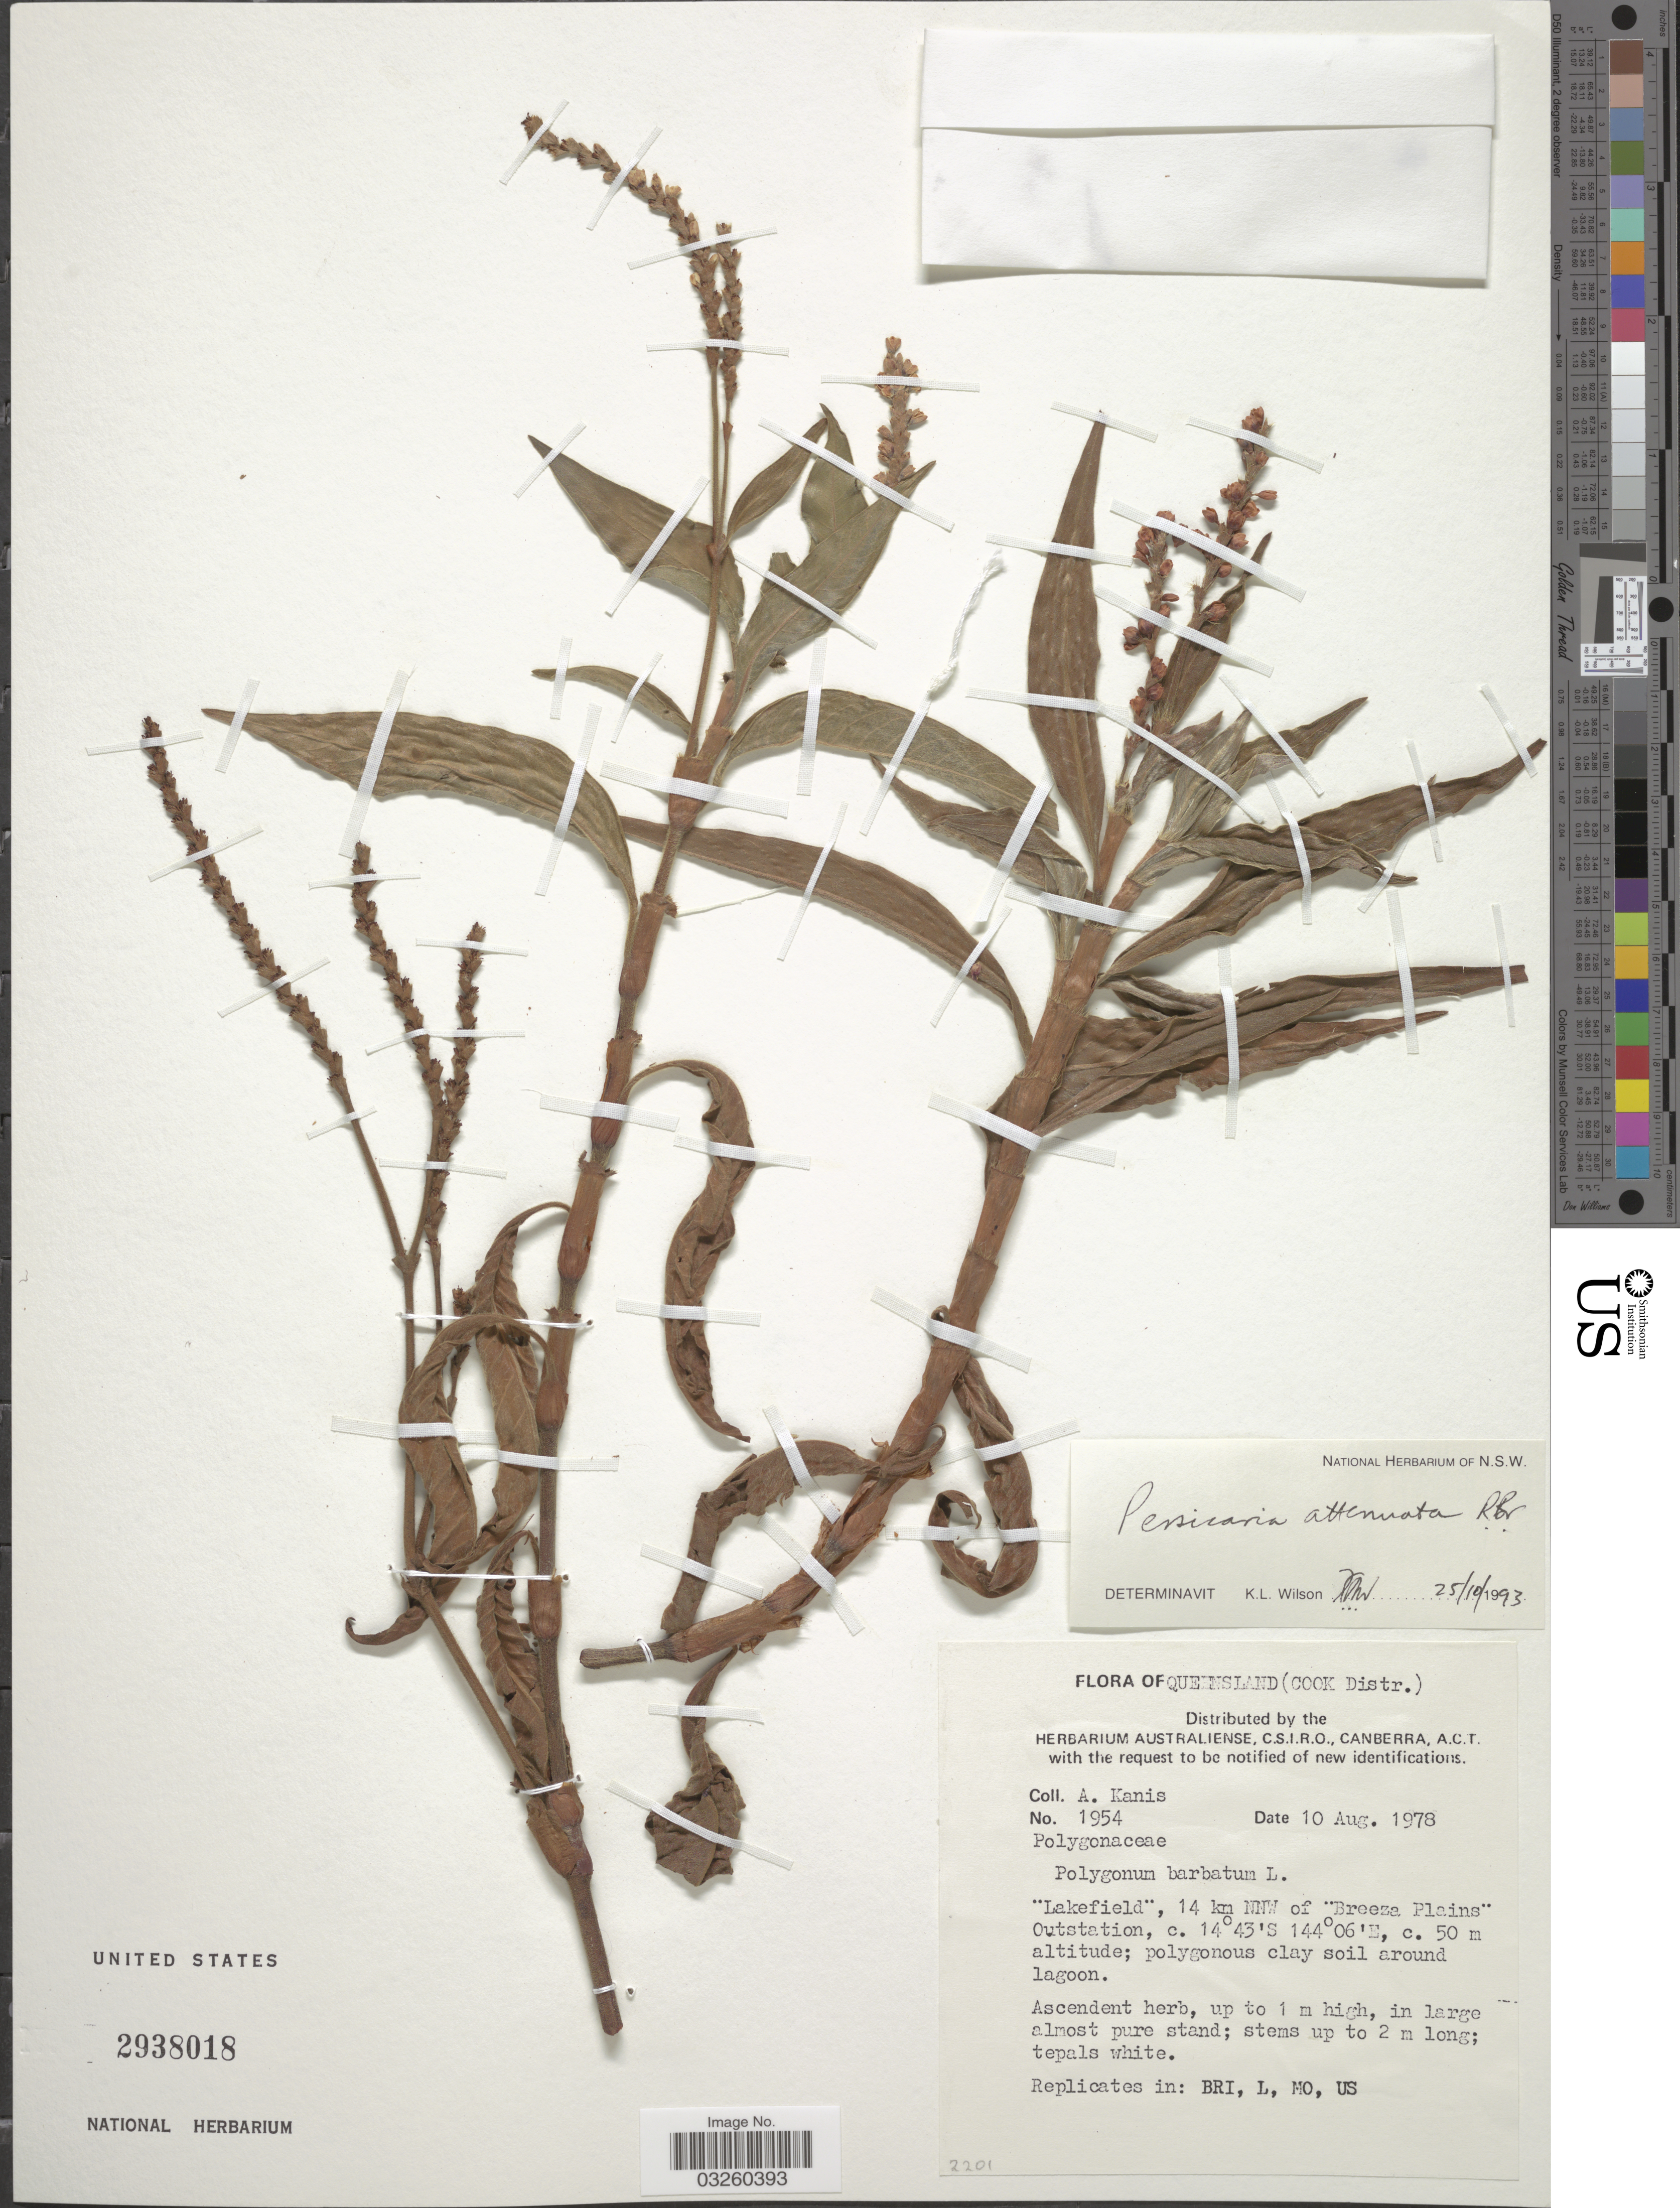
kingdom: Plantae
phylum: Tracheophyta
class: Magnoliopsida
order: Caryophyllales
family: Polygonaceae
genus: Persicaria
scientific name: Persicaria attenuata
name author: (R. Br.) Soják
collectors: A. Kanis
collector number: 1954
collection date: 1978-08-10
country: Australia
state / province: Queensland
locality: Cook Distr. "Lakefield", 14 km NNW of "Breeza Plains" Outstation.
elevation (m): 50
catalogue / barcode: US 2938018